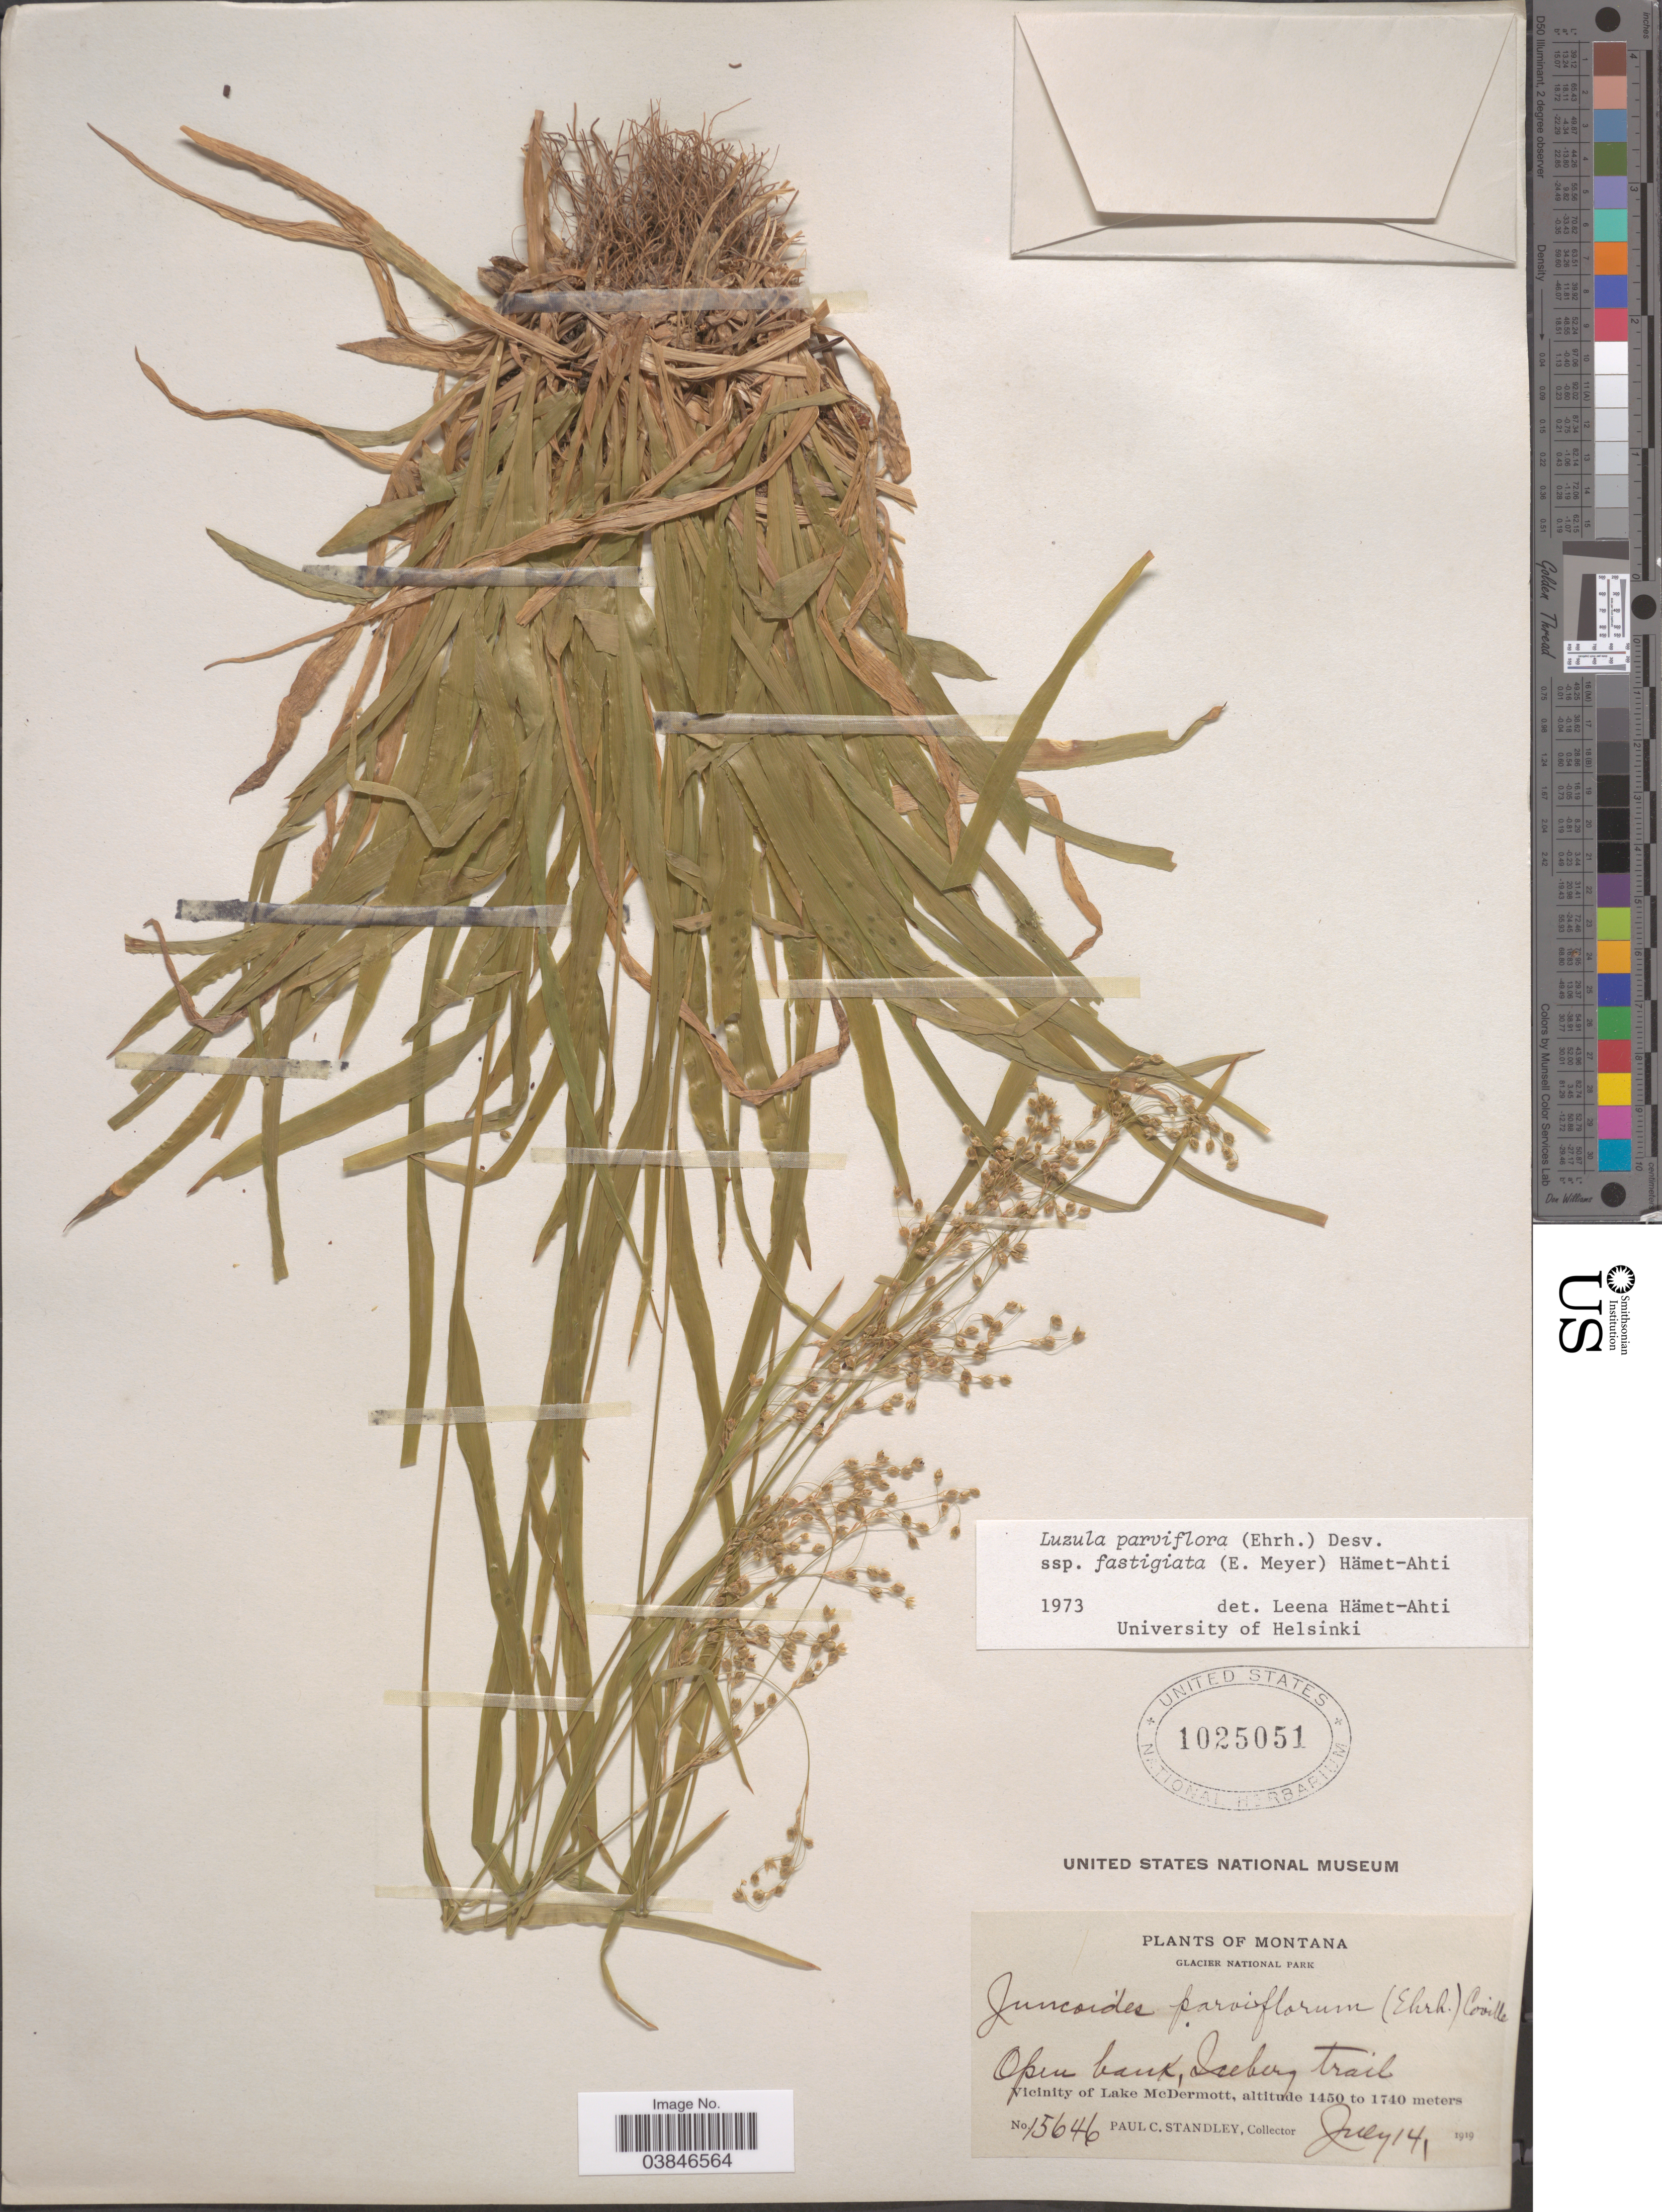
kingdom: Plantae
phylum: Tracheophyta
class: Liliopsida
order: Poales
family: Juncaceae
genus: Luzula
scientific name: Luzula parviflora subsp. fastigiata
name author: Buchenau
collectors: P. C. Standley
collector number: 15646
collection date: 1919-07-14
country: United States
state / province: Montana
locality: Glacier National Park. Open bank, Iceberg Trail. Vicinity of Lake McDermott.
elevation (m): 1450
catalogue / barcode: US 1025051